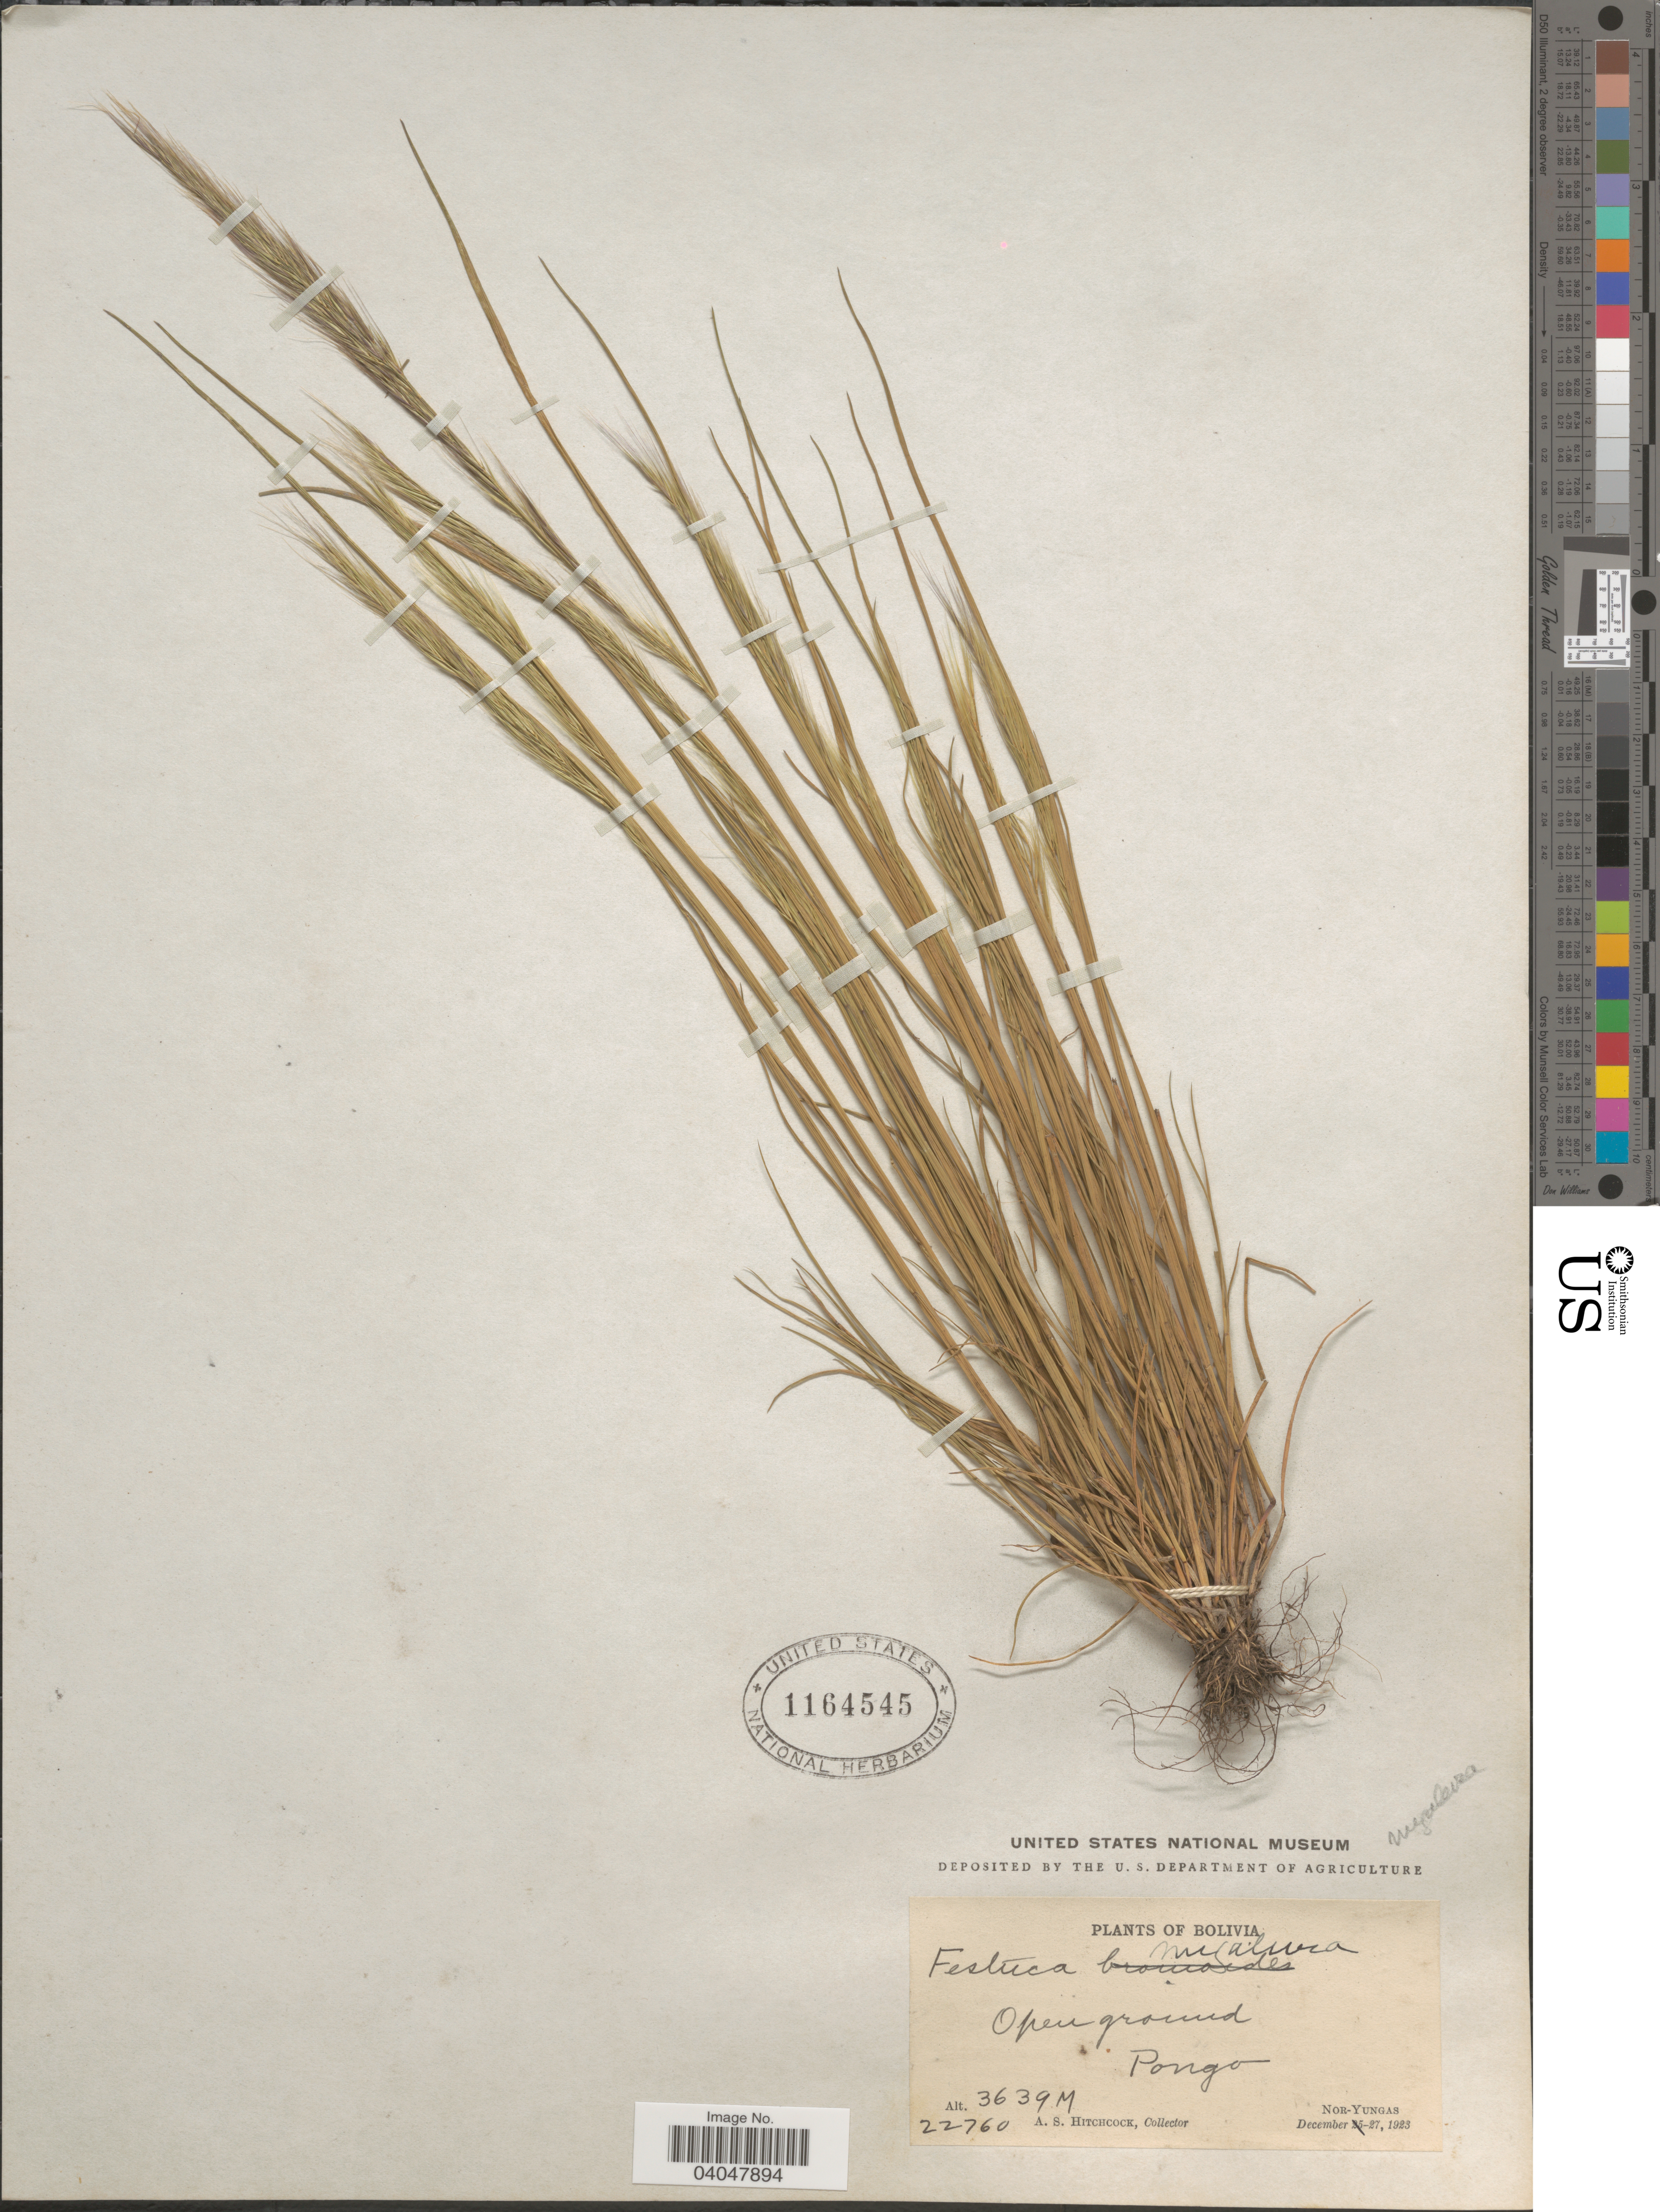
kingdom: Plantae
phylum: Tracheophyta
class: Liliopsida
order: Poales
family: Poaceae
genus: Festuca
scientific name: Festuca megalura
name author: Nutt.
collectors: A. S. Hitchcock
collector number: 22760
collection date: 1923-12-27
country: Bolivia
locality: Open ground. Pongo. Nor-Yungas.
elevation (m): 3639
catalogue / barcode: US 1164545